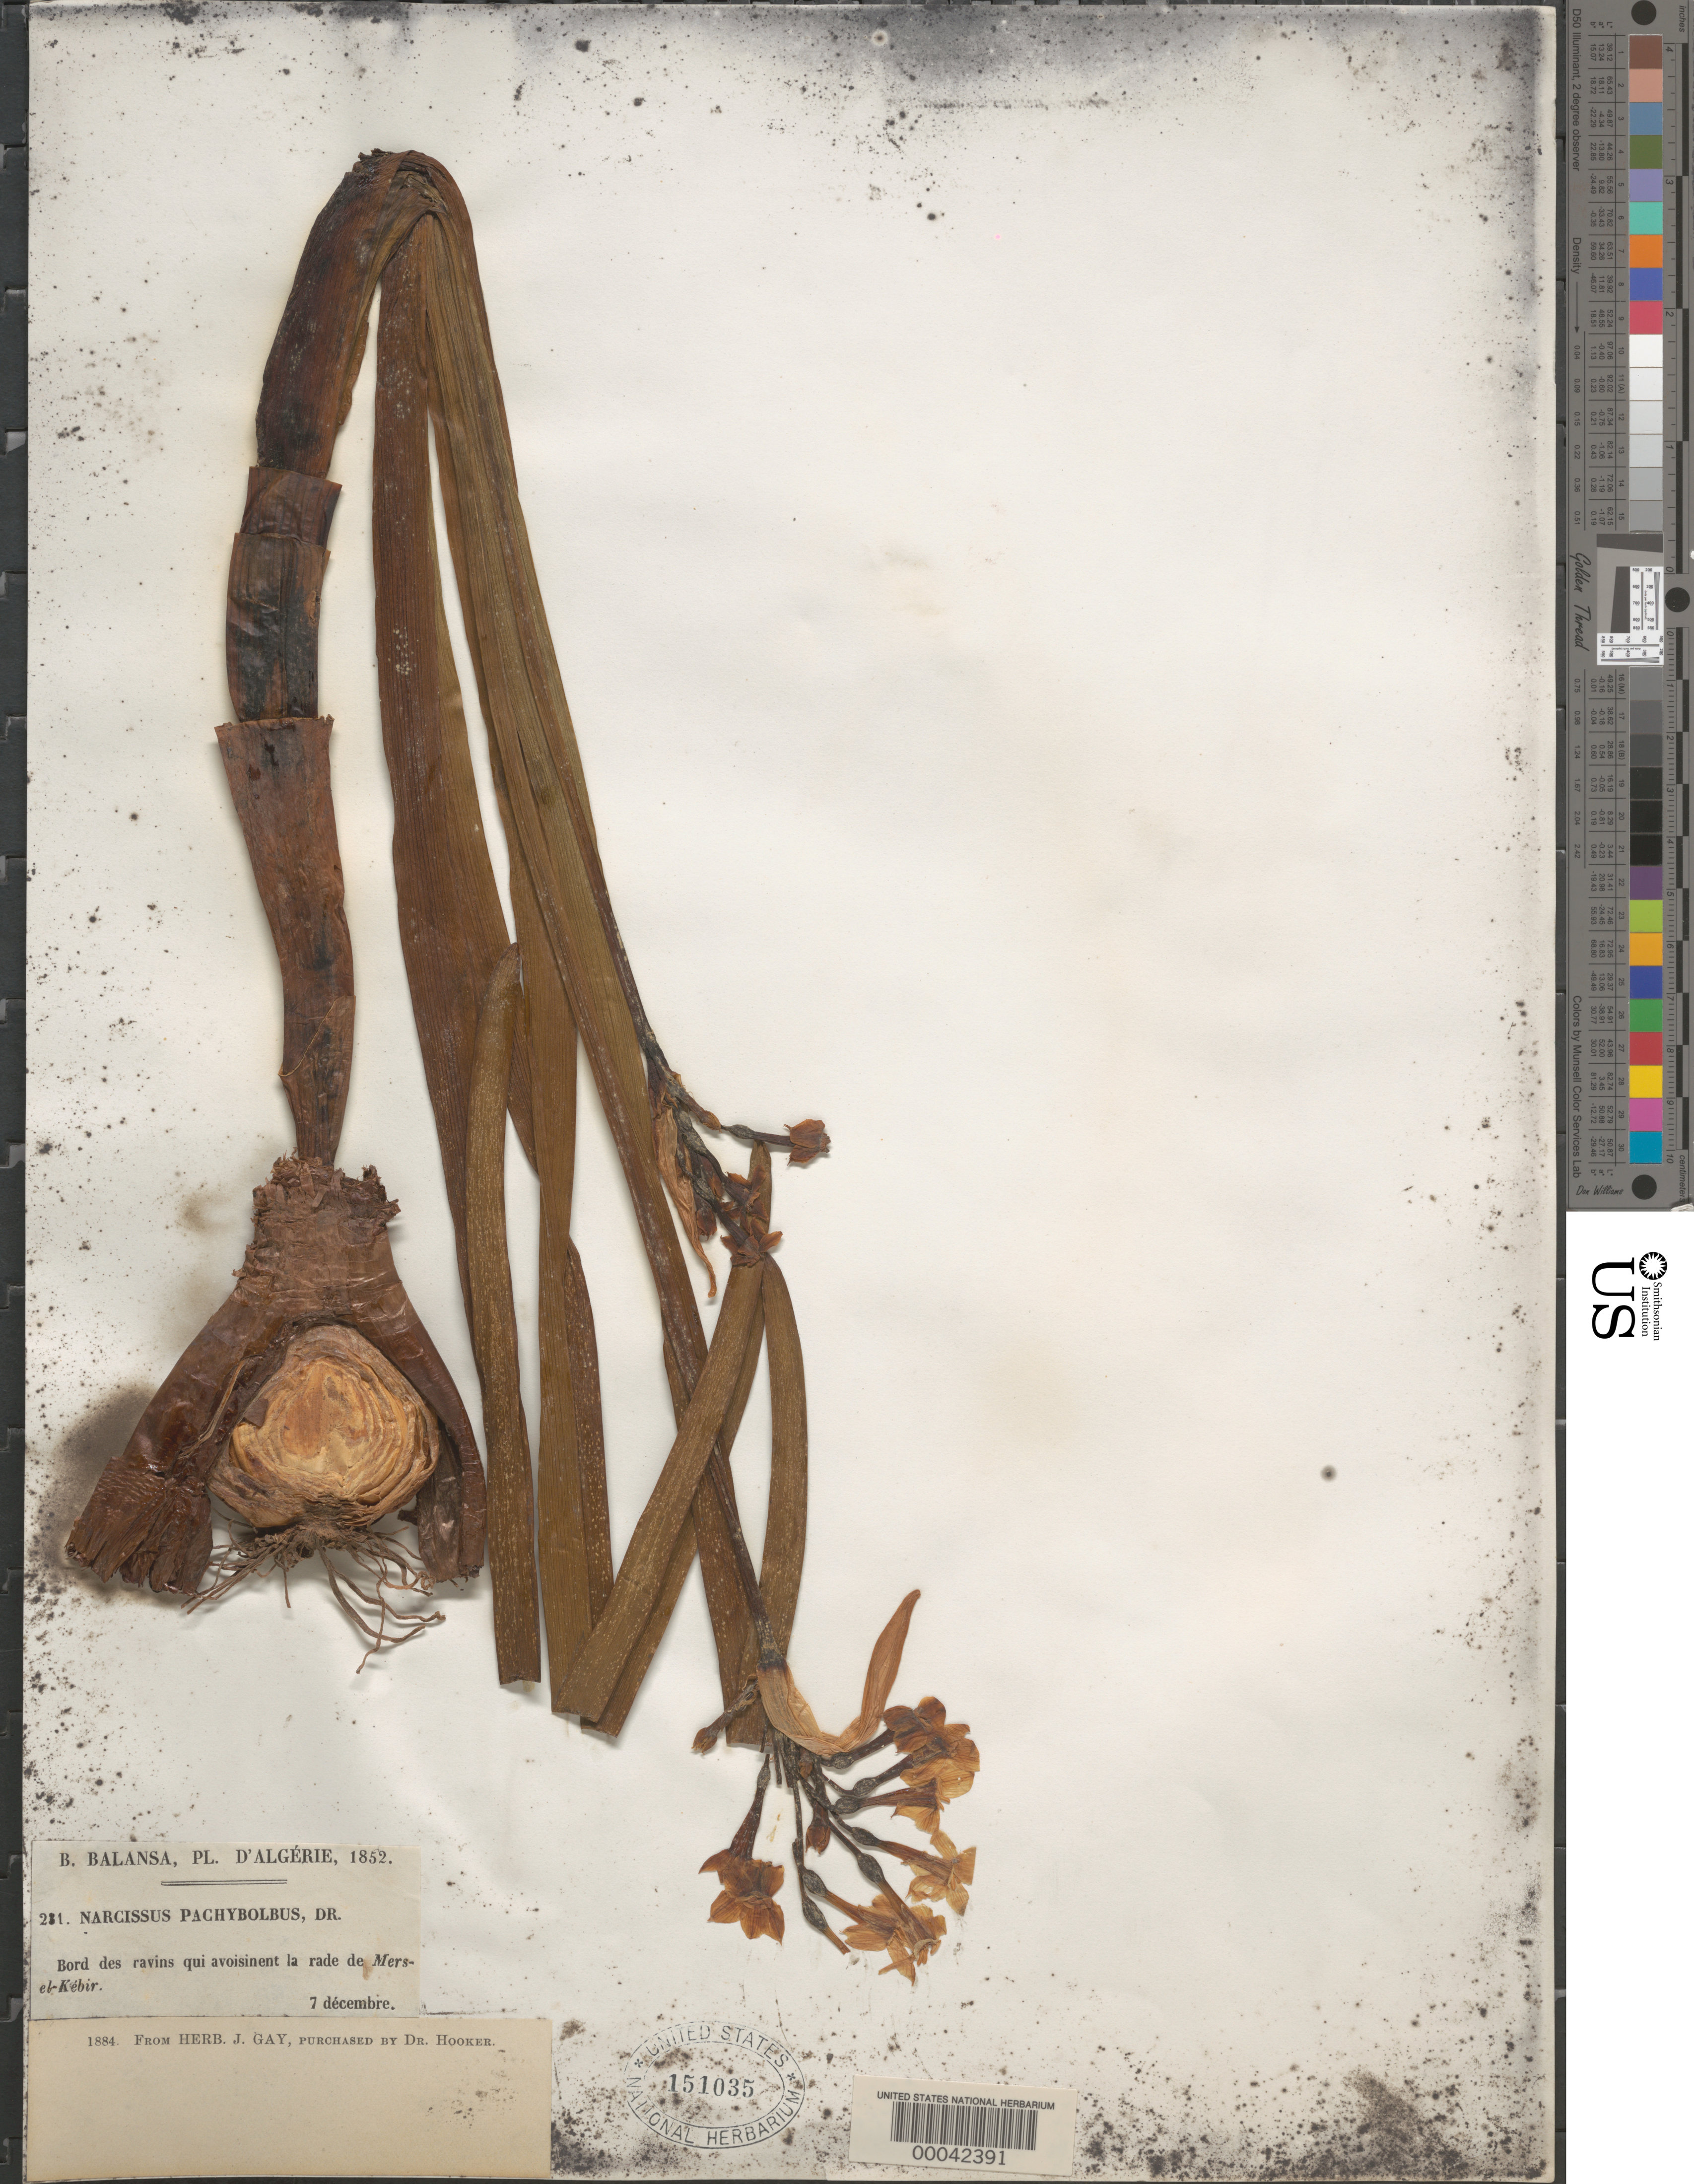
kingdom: Plantae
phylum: Tracheophyta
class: Liliopsida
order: Asparagales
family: Amaryllidaceae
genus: Narcissus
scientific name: Narcissus pachybolbus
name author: Durieu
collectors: B. Balansa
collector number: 231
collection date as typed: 07 Dec 1852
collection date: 1852-12-07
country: Algeria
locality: Mers-el-Kebir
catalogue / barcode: US 151035